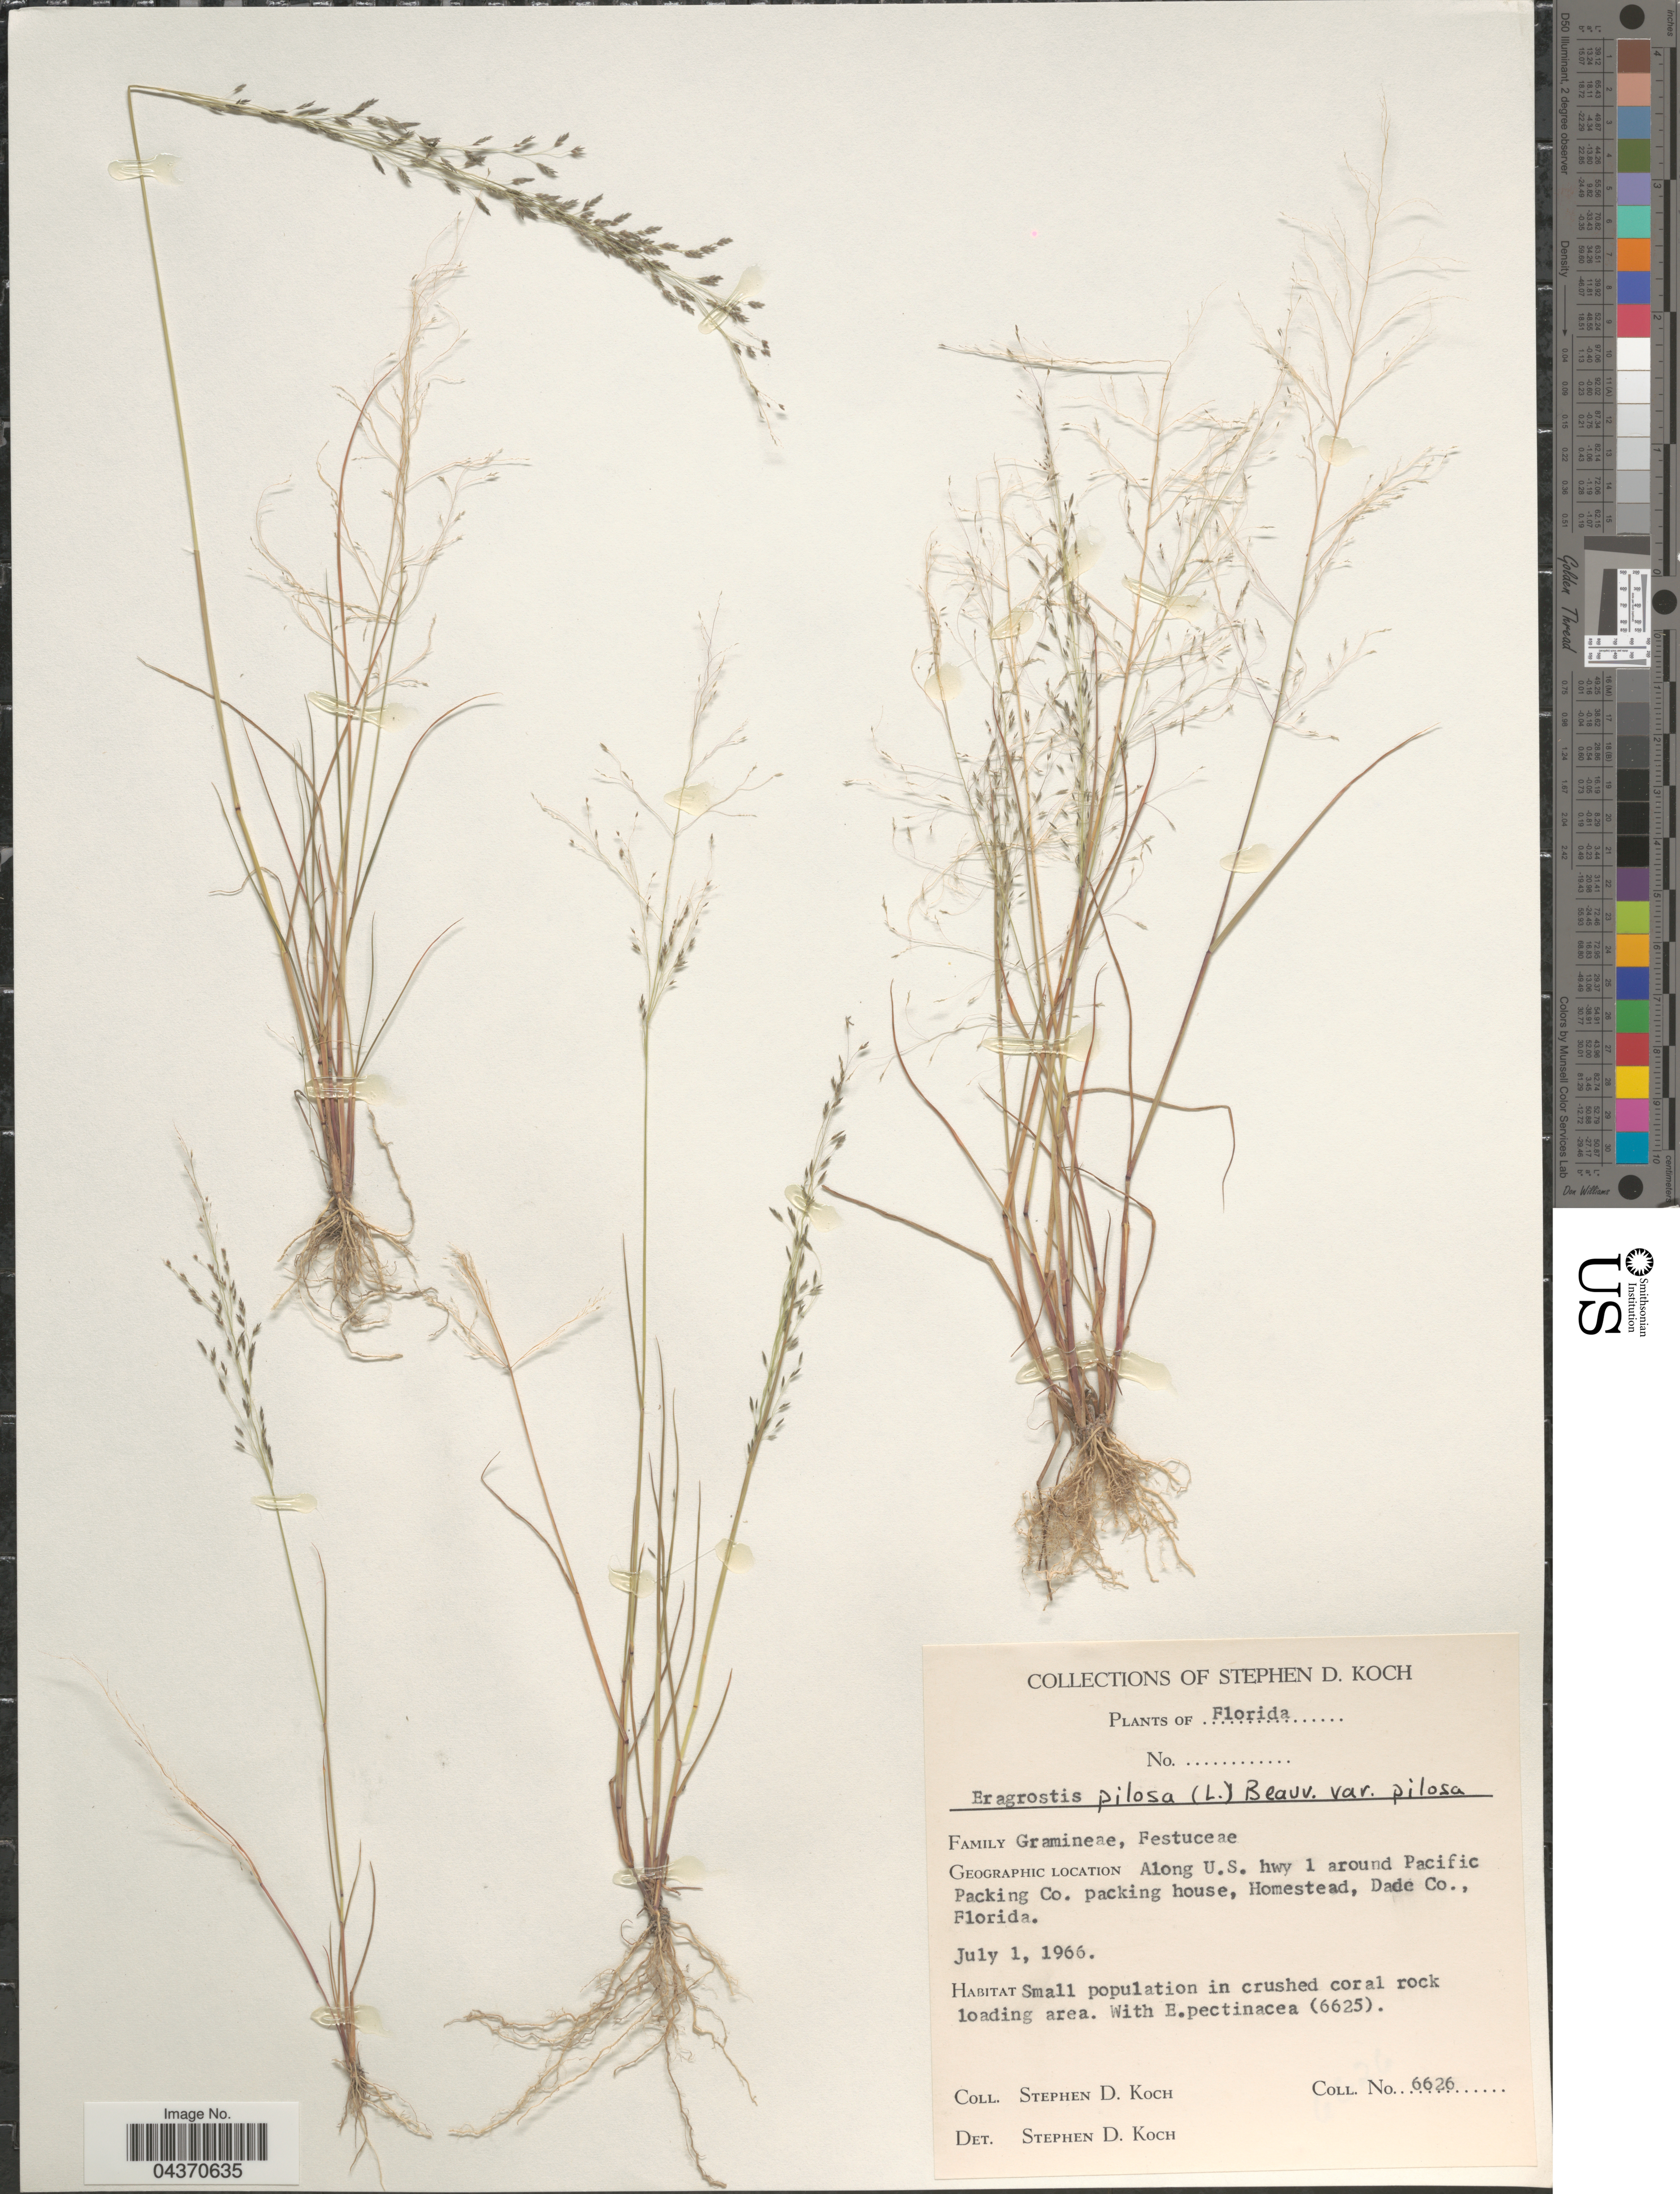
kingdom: Plantae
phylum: Tracheophyta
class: Liliopsida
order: Poales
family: Poaceae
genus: Eragrostis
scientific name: Eragrostis pilosa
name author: (L.) P. Beauv.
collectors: S. D. Koch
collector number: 6626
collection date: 1966-07-01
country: United States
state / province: Florida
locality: Along U.S. hwy 1 around Pacific Packing Co. packing house, Homestead, Dade Co.